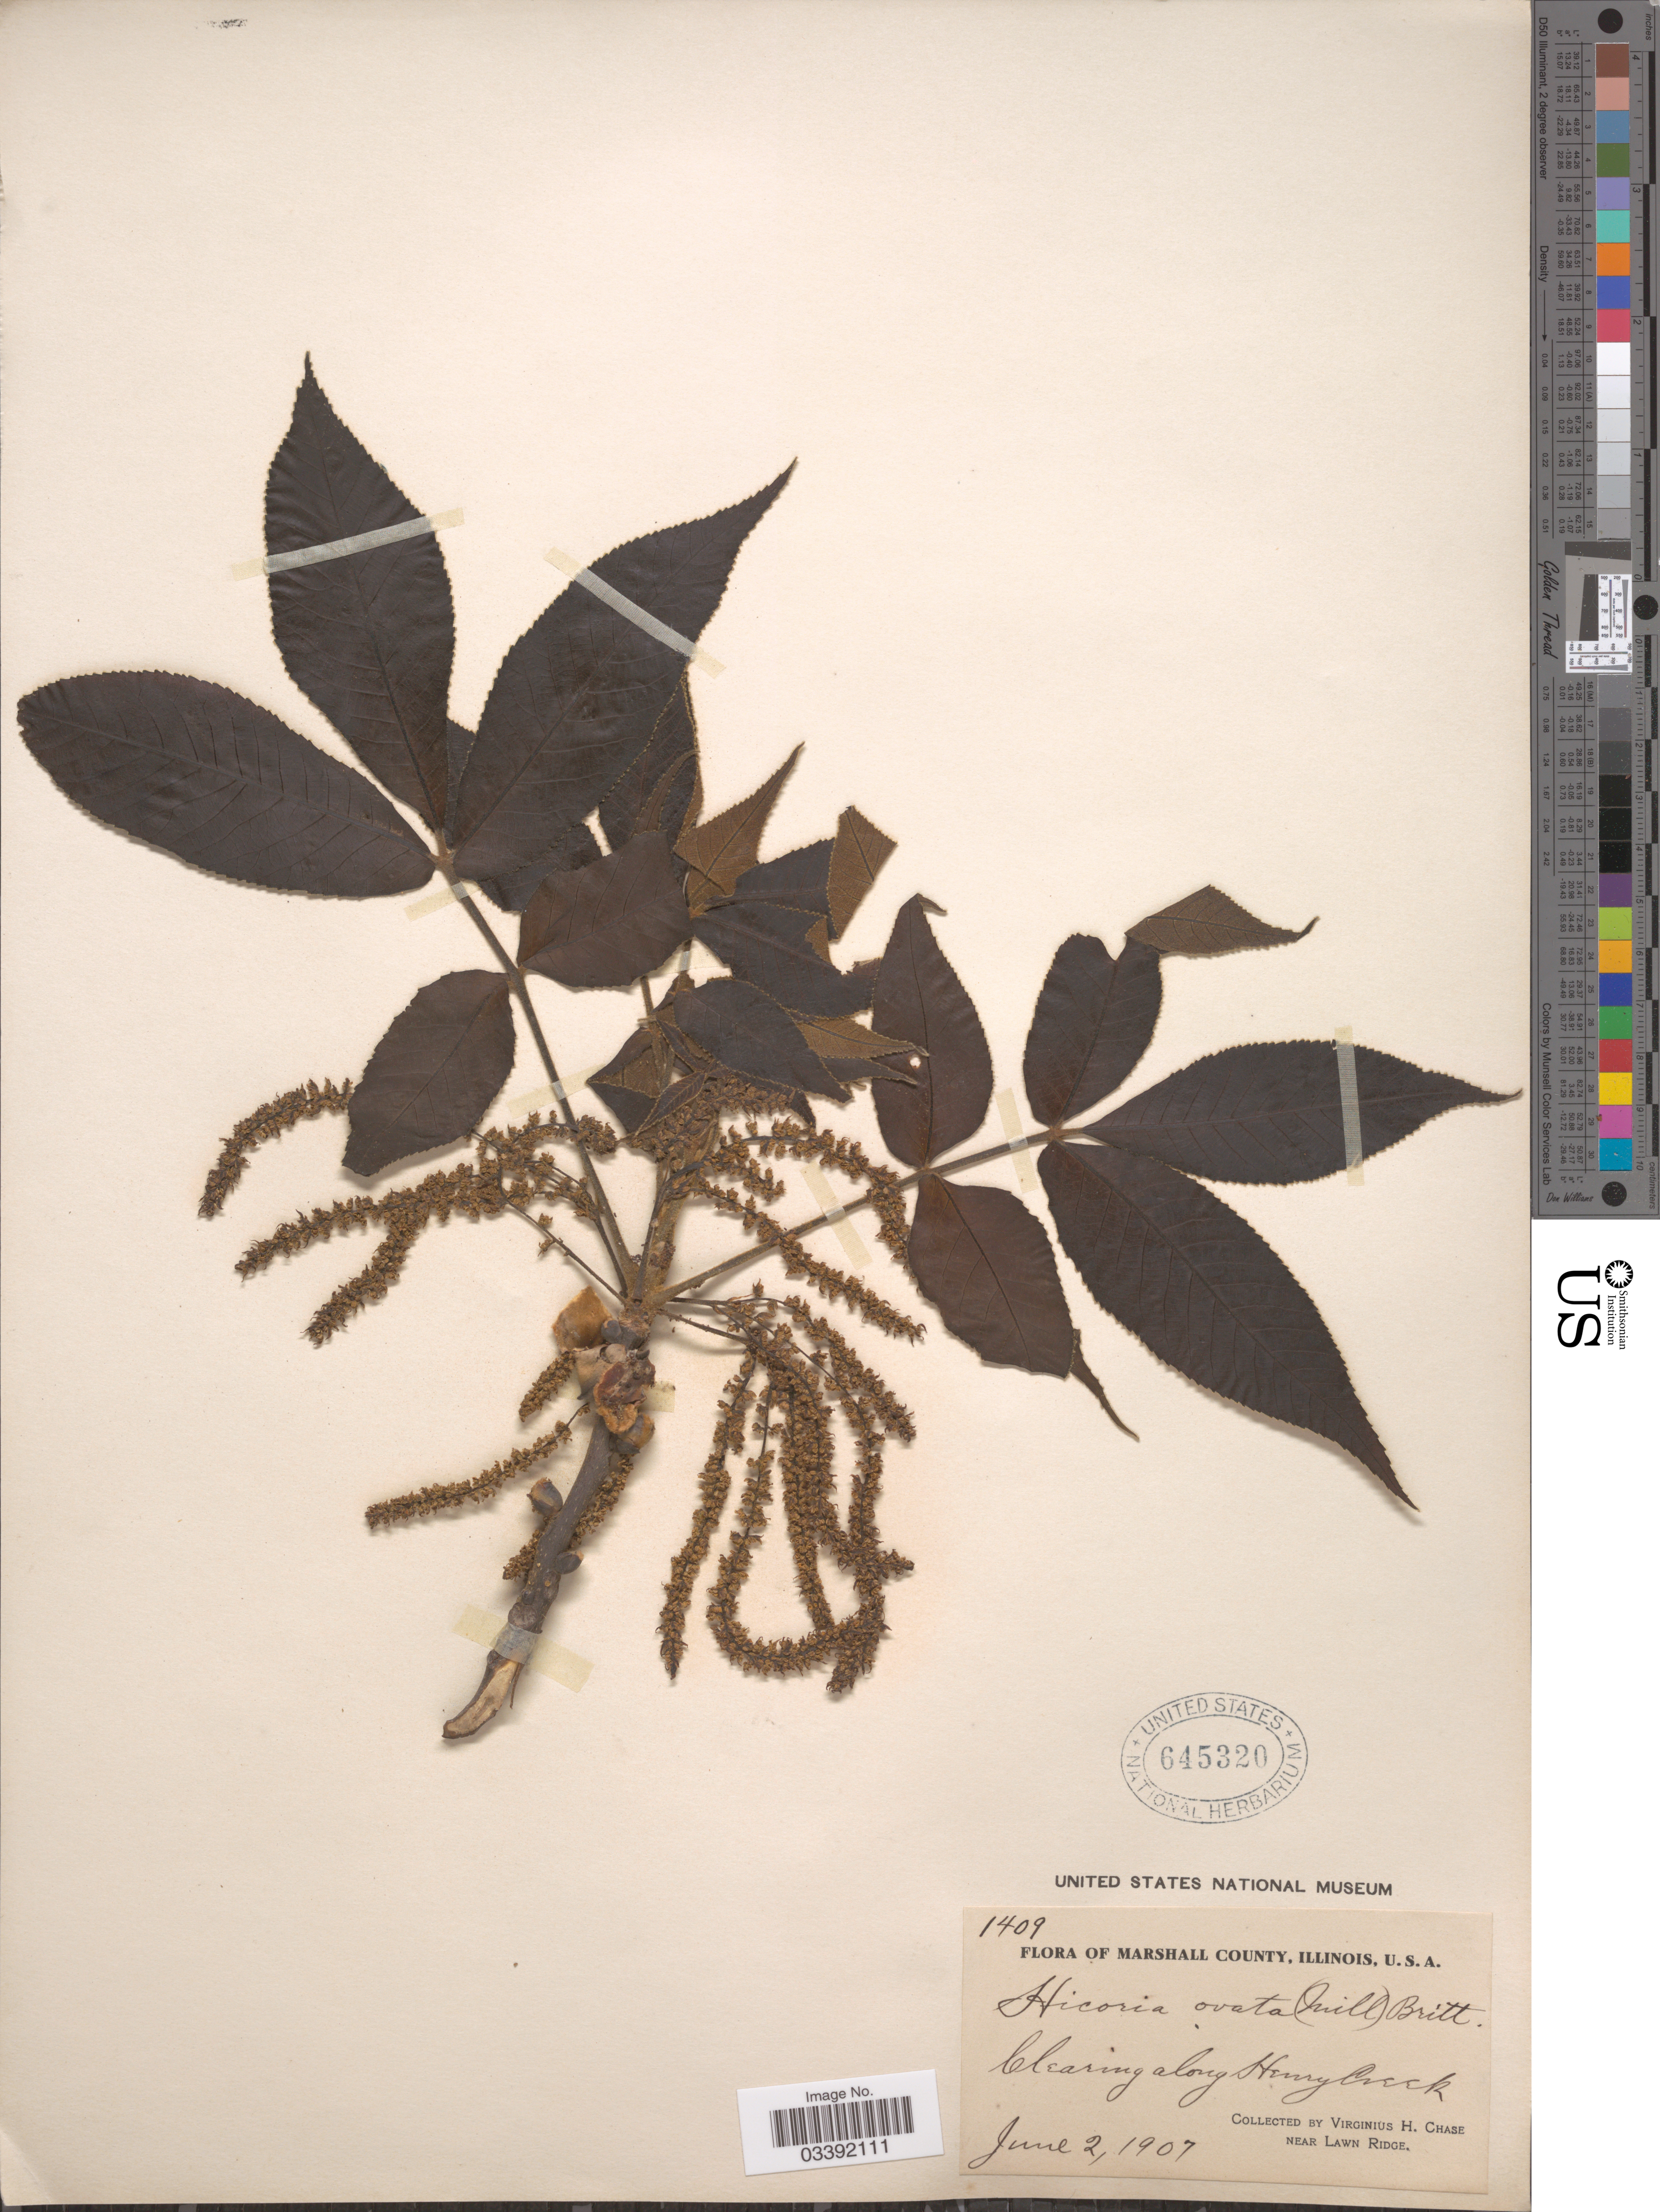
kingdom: Plantae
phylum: Tracheophyta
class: Magnoliopsida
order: Fagales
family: Juglandaceae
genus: Carya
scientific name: Carya ovata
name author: (Mill.) K. Koch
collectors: V. H. Chase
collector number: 1409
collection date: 1907-06-02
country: United States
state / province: Illinois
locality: Marshall County. Clearing along Henry Creek. Near Lawn Ridge.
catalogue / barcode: US 645320